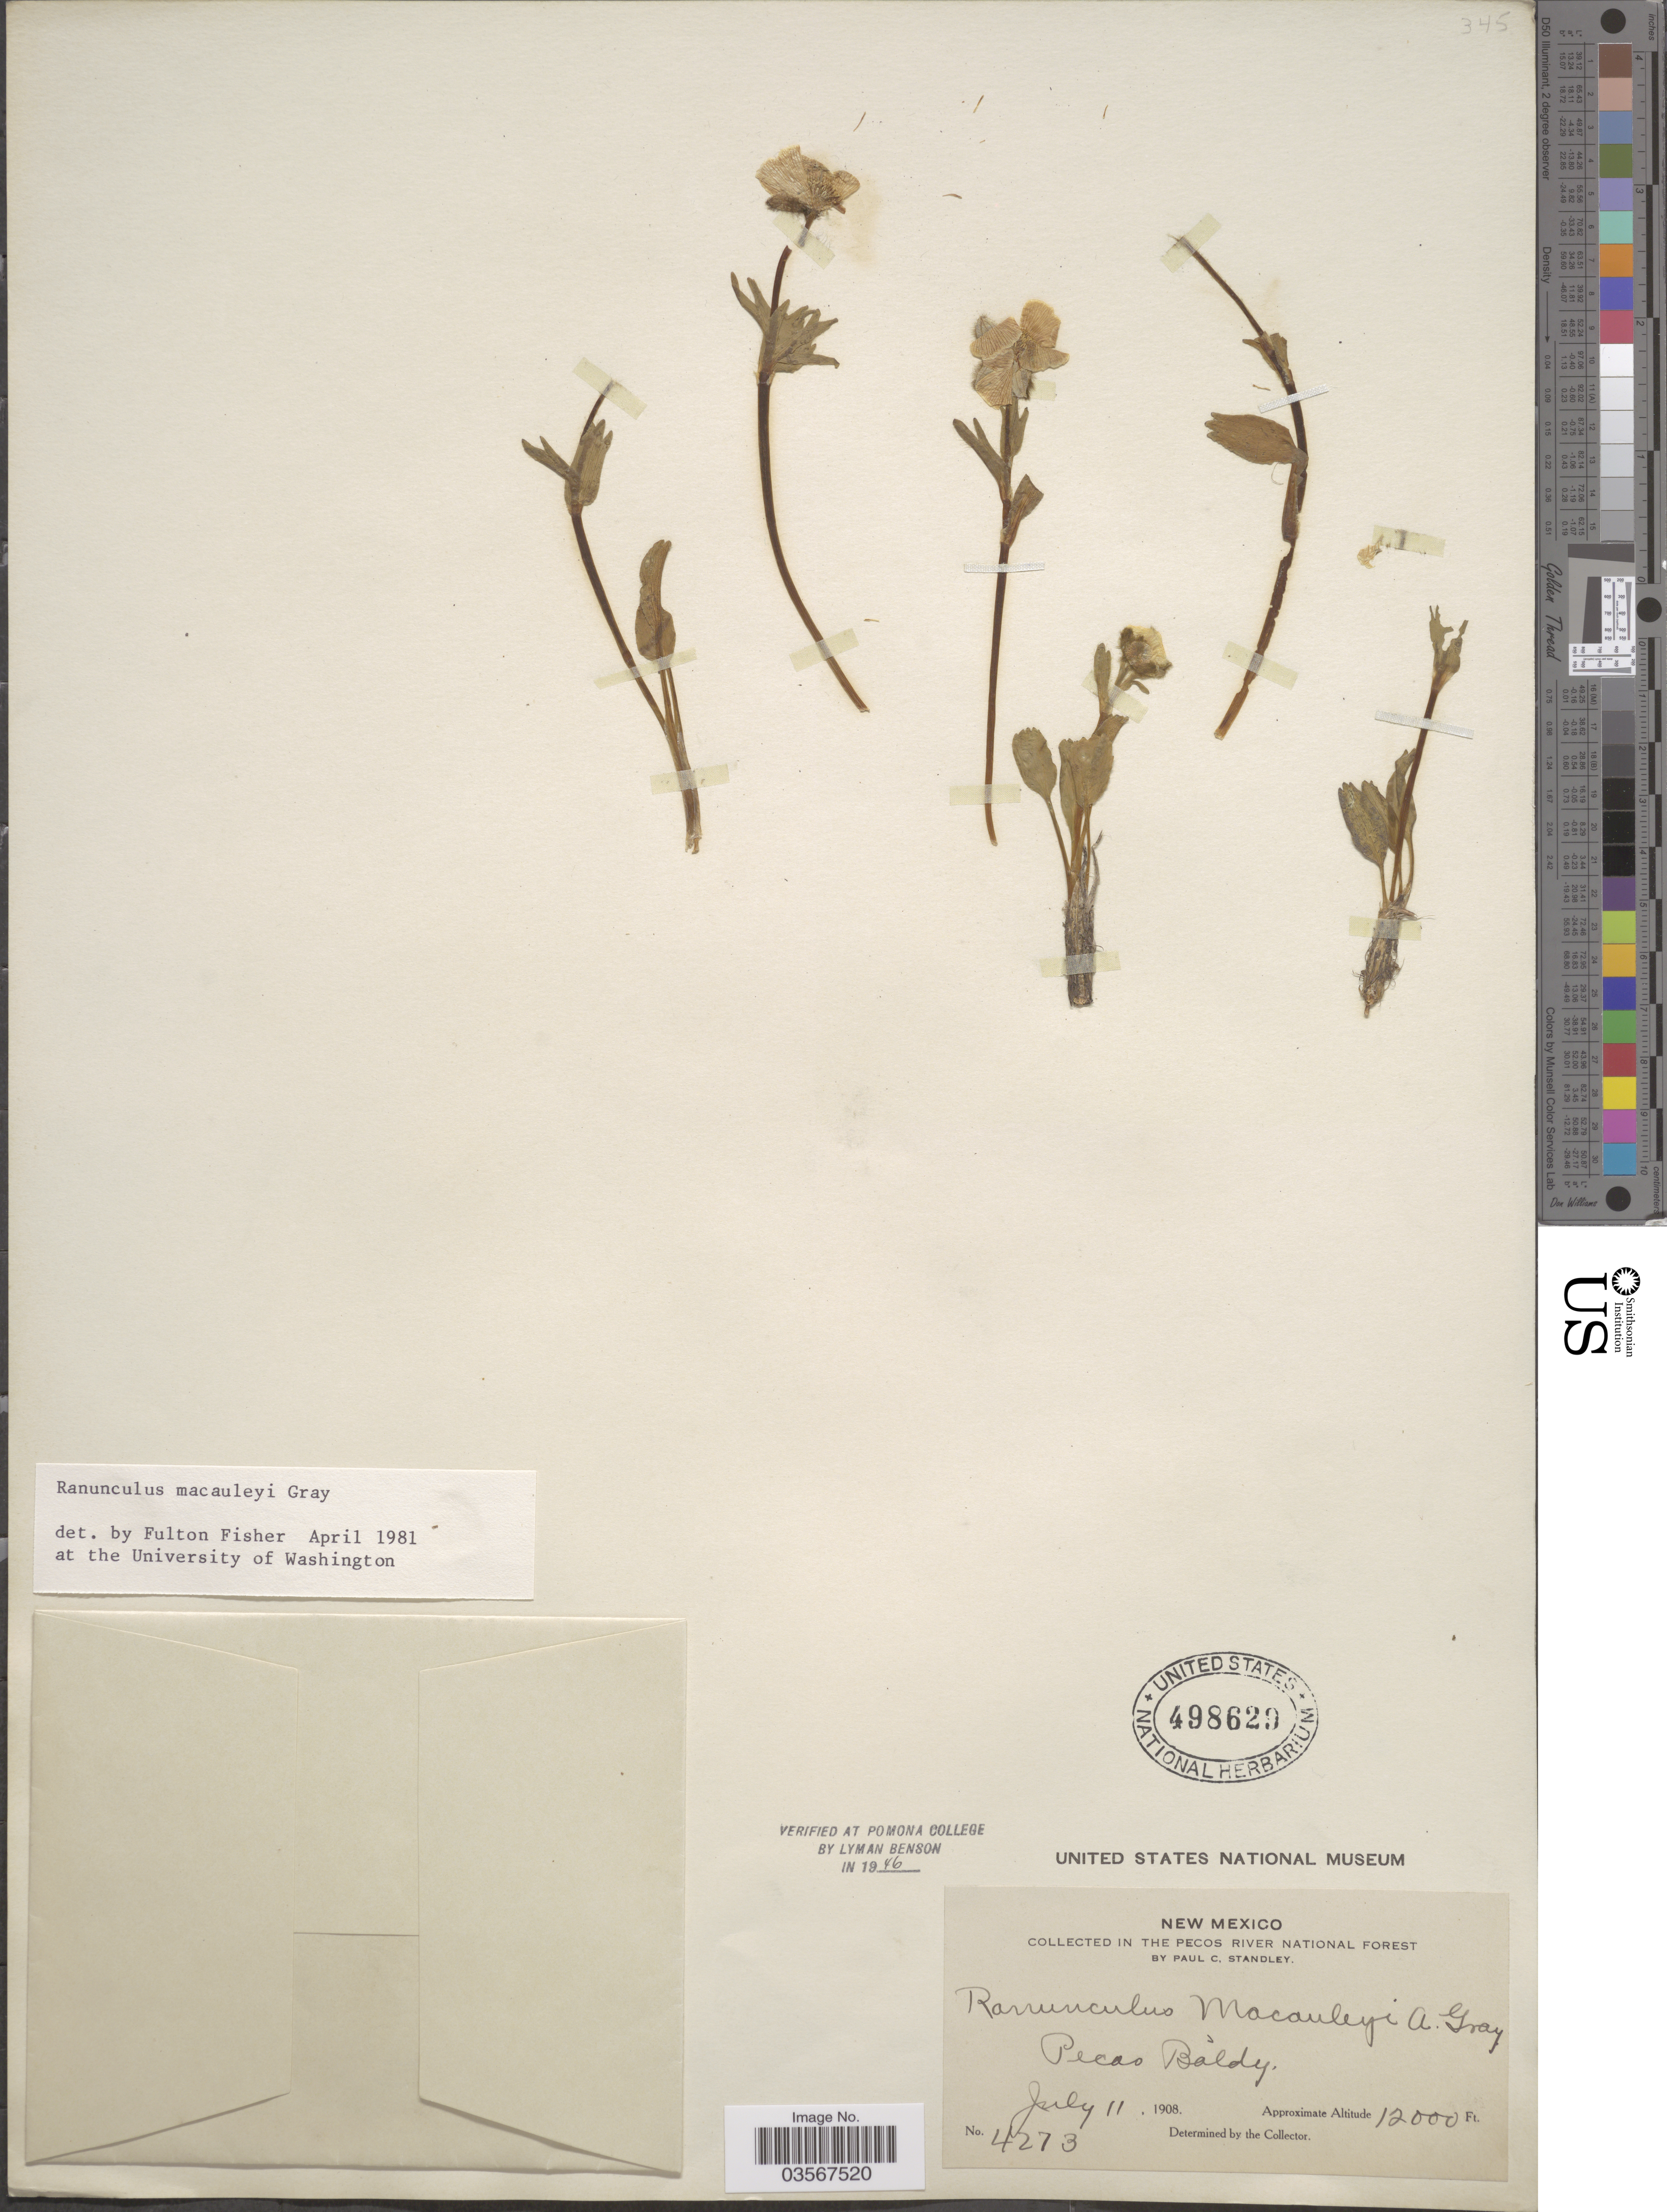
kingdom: Plantae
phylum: Tracheophyta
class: Magnoliopsida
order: Ranunculales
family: Ranunculaceae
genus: Ranunculus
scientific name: Ranunculus macauleyi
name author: A. Gray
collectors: P. C. Standley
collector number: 4273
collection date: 1908-07-11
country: United States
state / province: New Mexico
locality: In The Pecos River National Forest. Pecao Baldy.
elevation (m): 3658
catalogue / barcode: US 498629